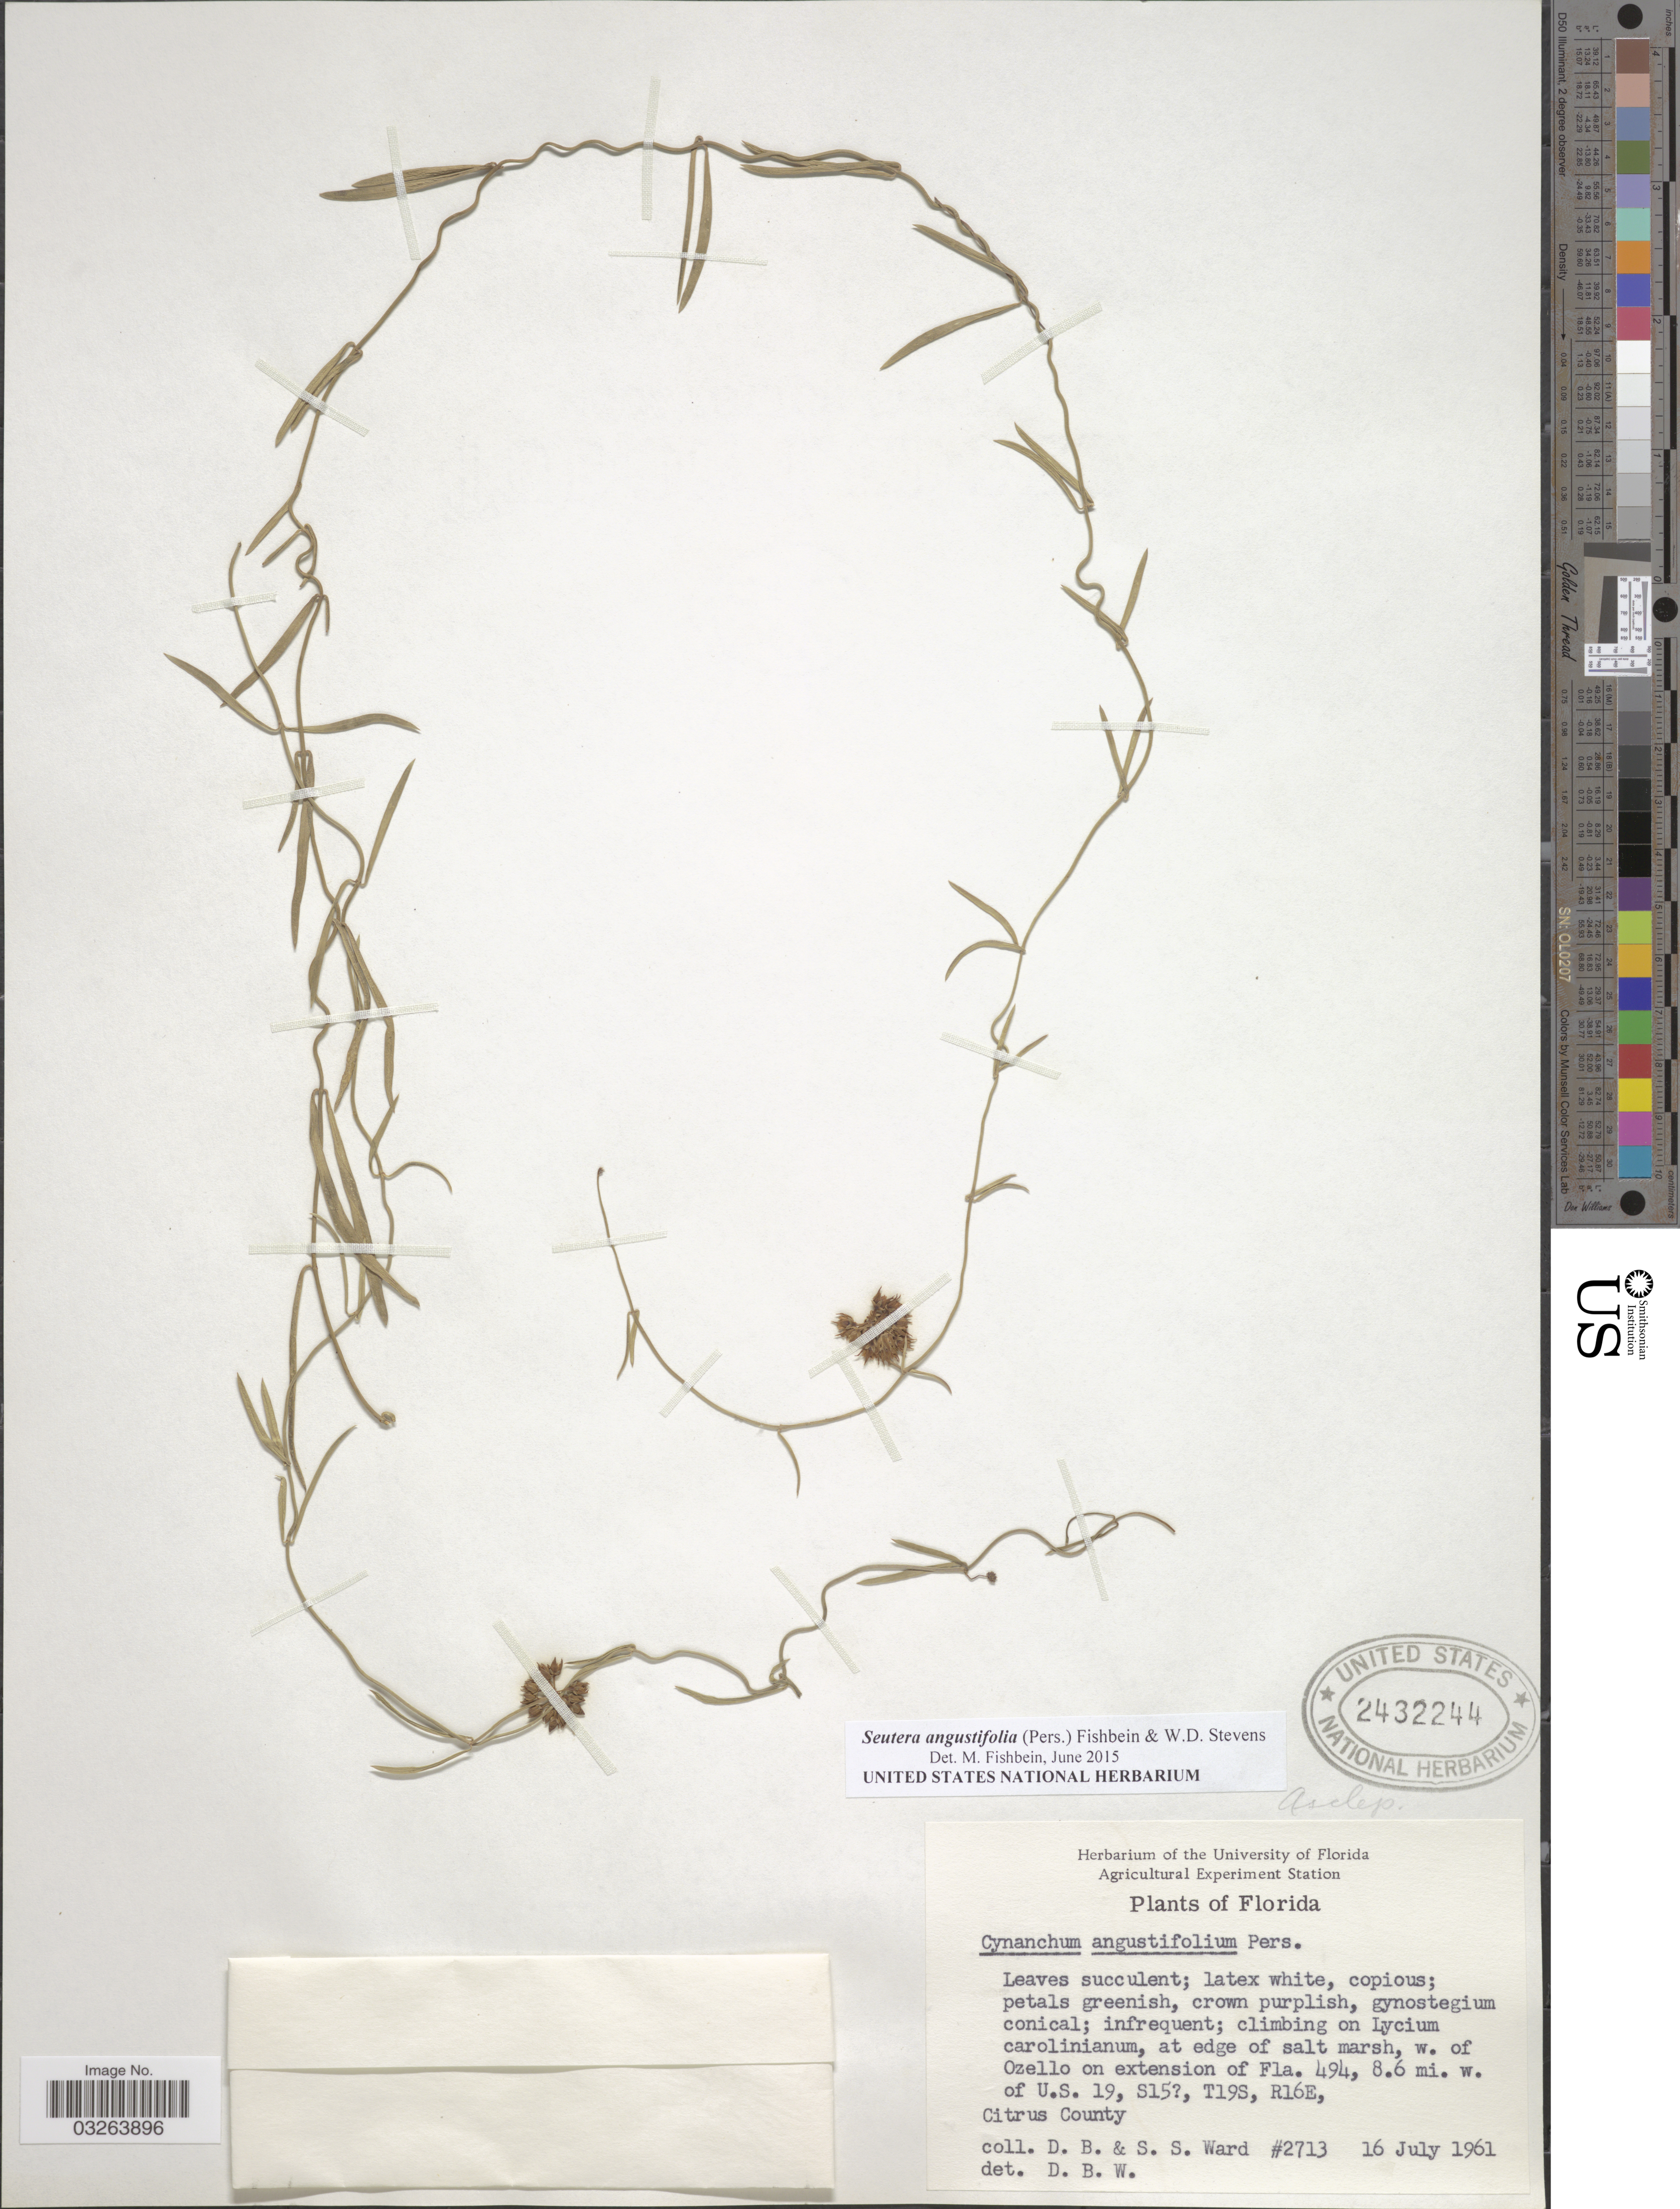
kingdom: Plantae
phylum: Tracheophyta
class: Magnoliopsida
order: Gentianales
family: Apocynaceae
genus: Seutera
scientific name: Seutera angustifolia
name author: Fishbein & W.D. Stevens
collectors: D. B. Ward & S. S. Ward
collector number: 2713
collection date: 1961-07-16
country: United States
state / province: Florida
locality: At edge of salt marsh, w. of Ozello on extension of Fla. 494, 8.6 mi. W. of U.S. 19, S15 [unsure placement], T19S, R16E, Citrus County.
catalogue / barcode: US 2432244